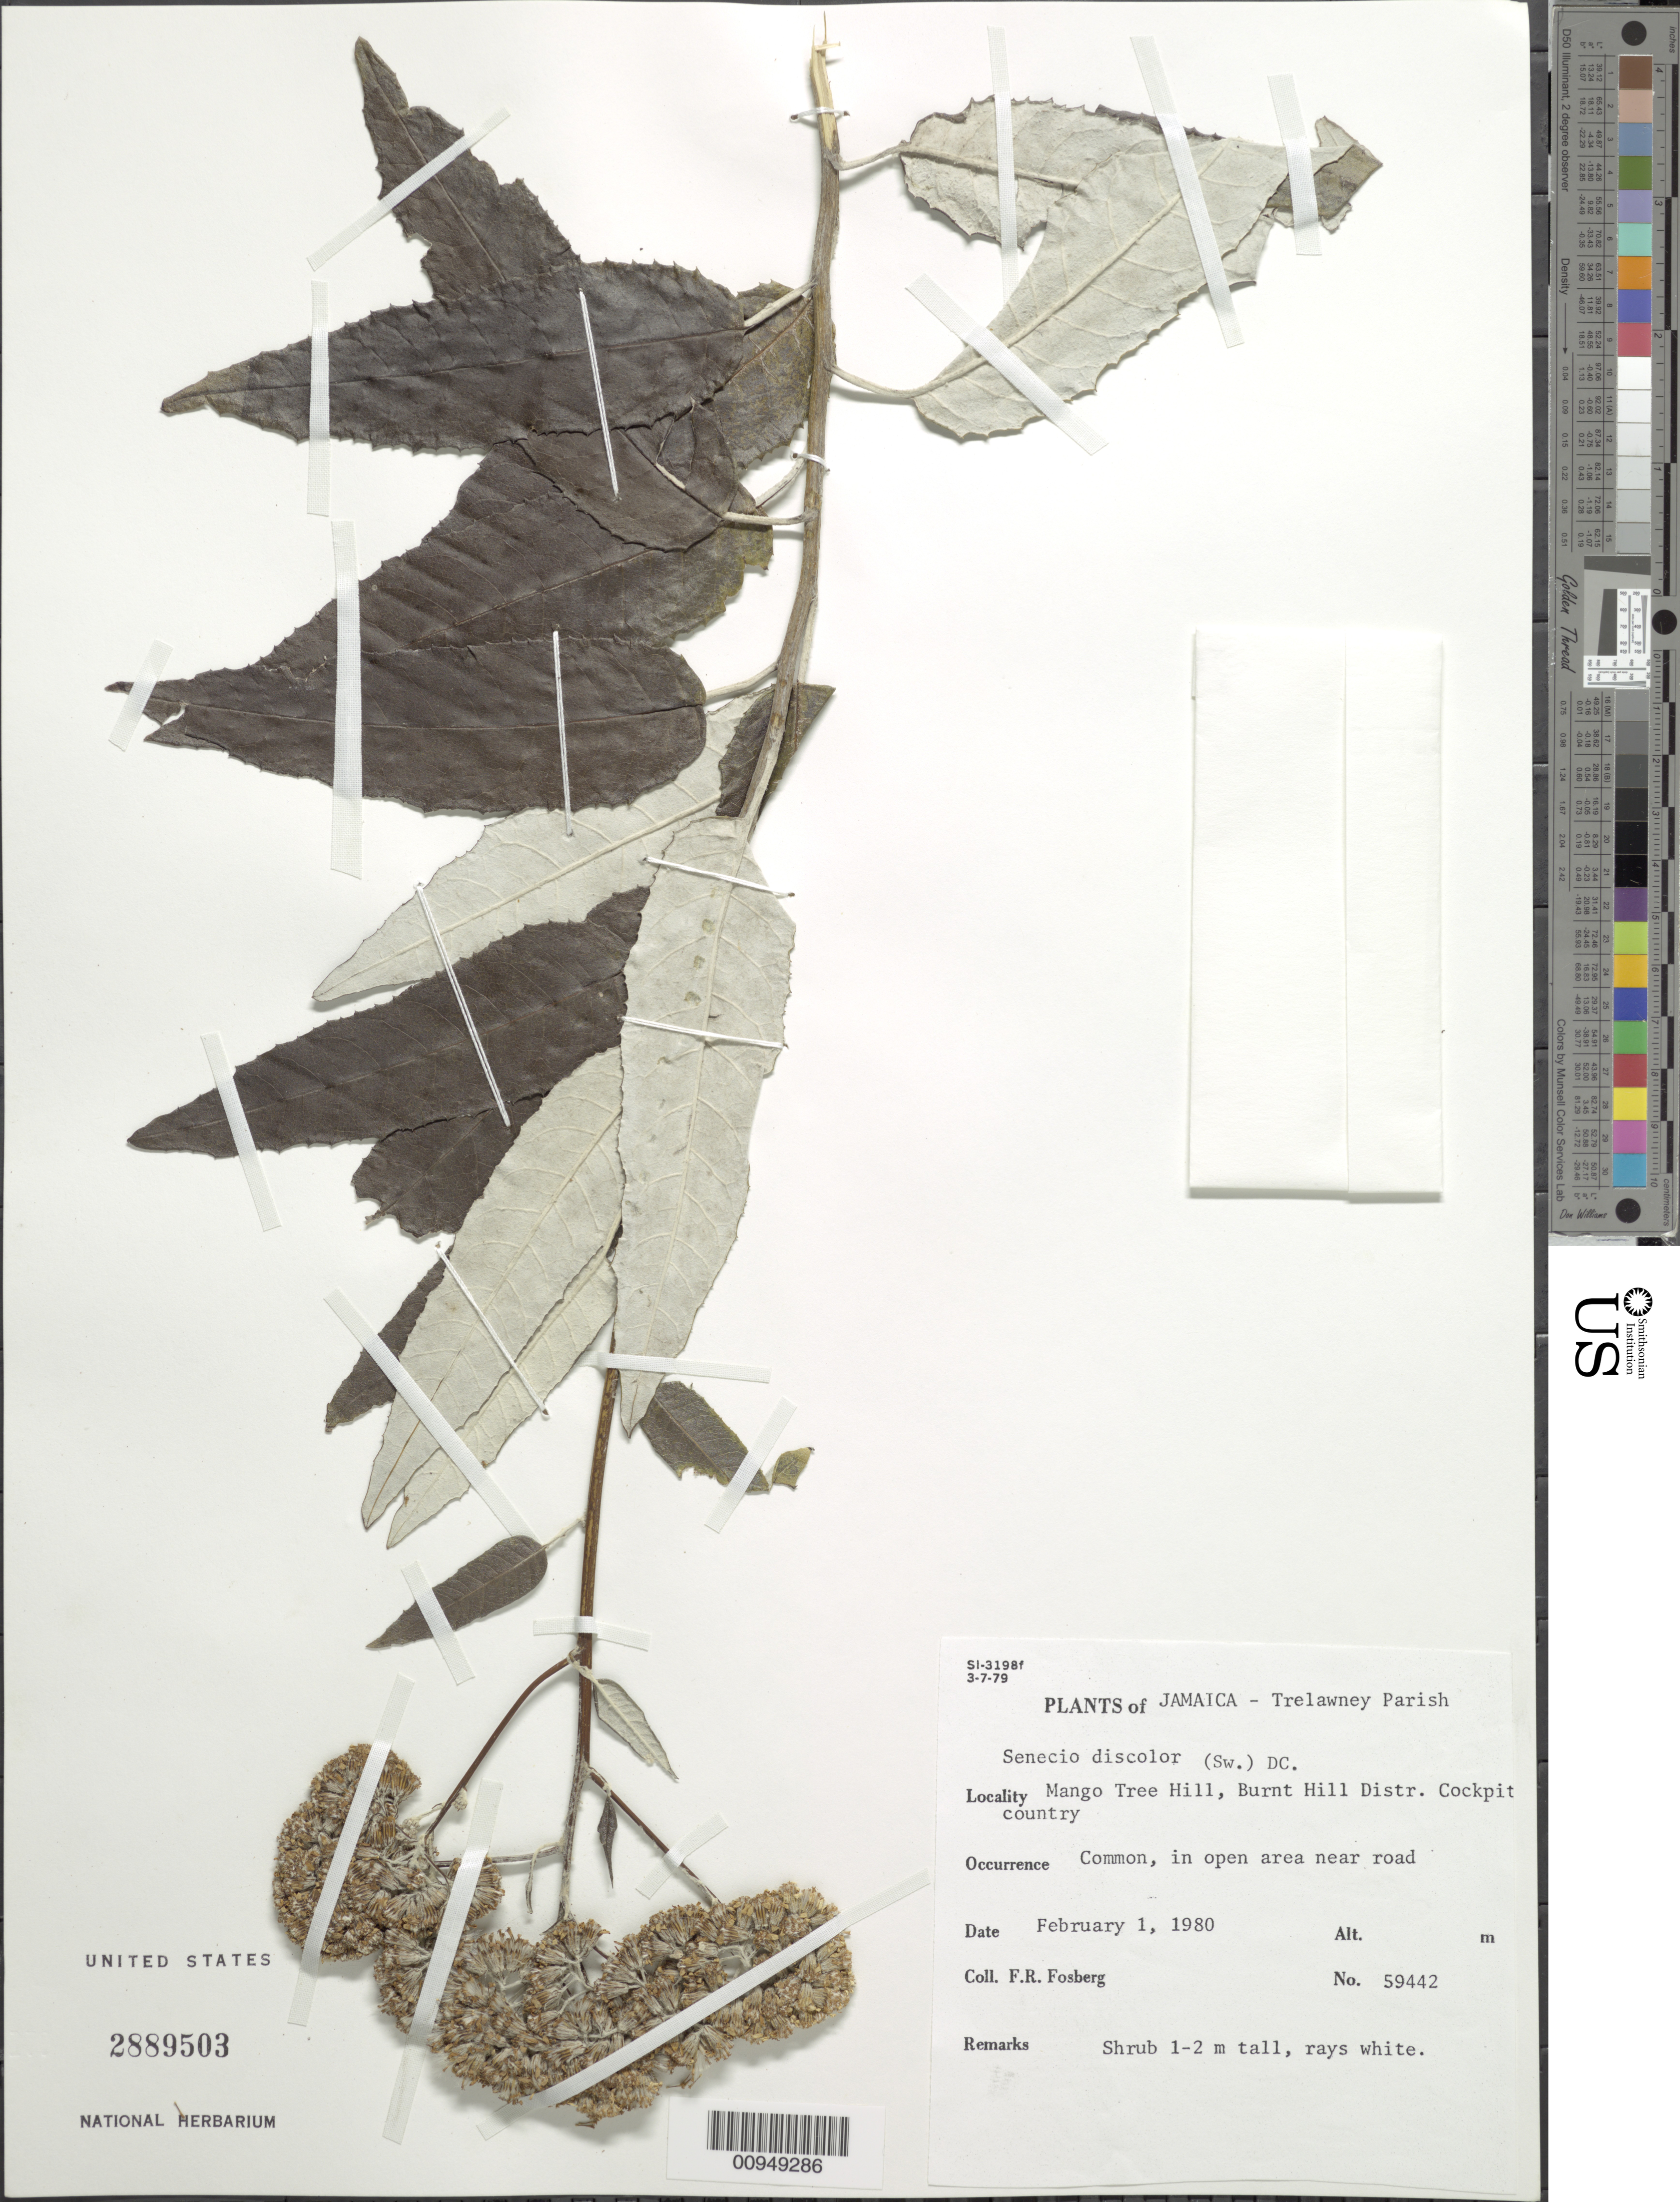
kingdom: Plantae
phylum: Tracheophyta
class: Magnoliopsida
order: Asterales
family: Asteraceae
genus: Senecio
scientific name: Senecio discolor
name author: (Sw.) DC.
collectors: F. R. Fosberg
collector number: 59442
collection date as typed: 01 Feb 1980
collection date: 1980-02-01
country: Jamaica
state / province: Trelawny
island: Jamaica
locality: Cockpit County, Burnt Hill District, Mango Tree Hill, area near road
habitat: In open area near road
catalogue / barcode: US 2889503